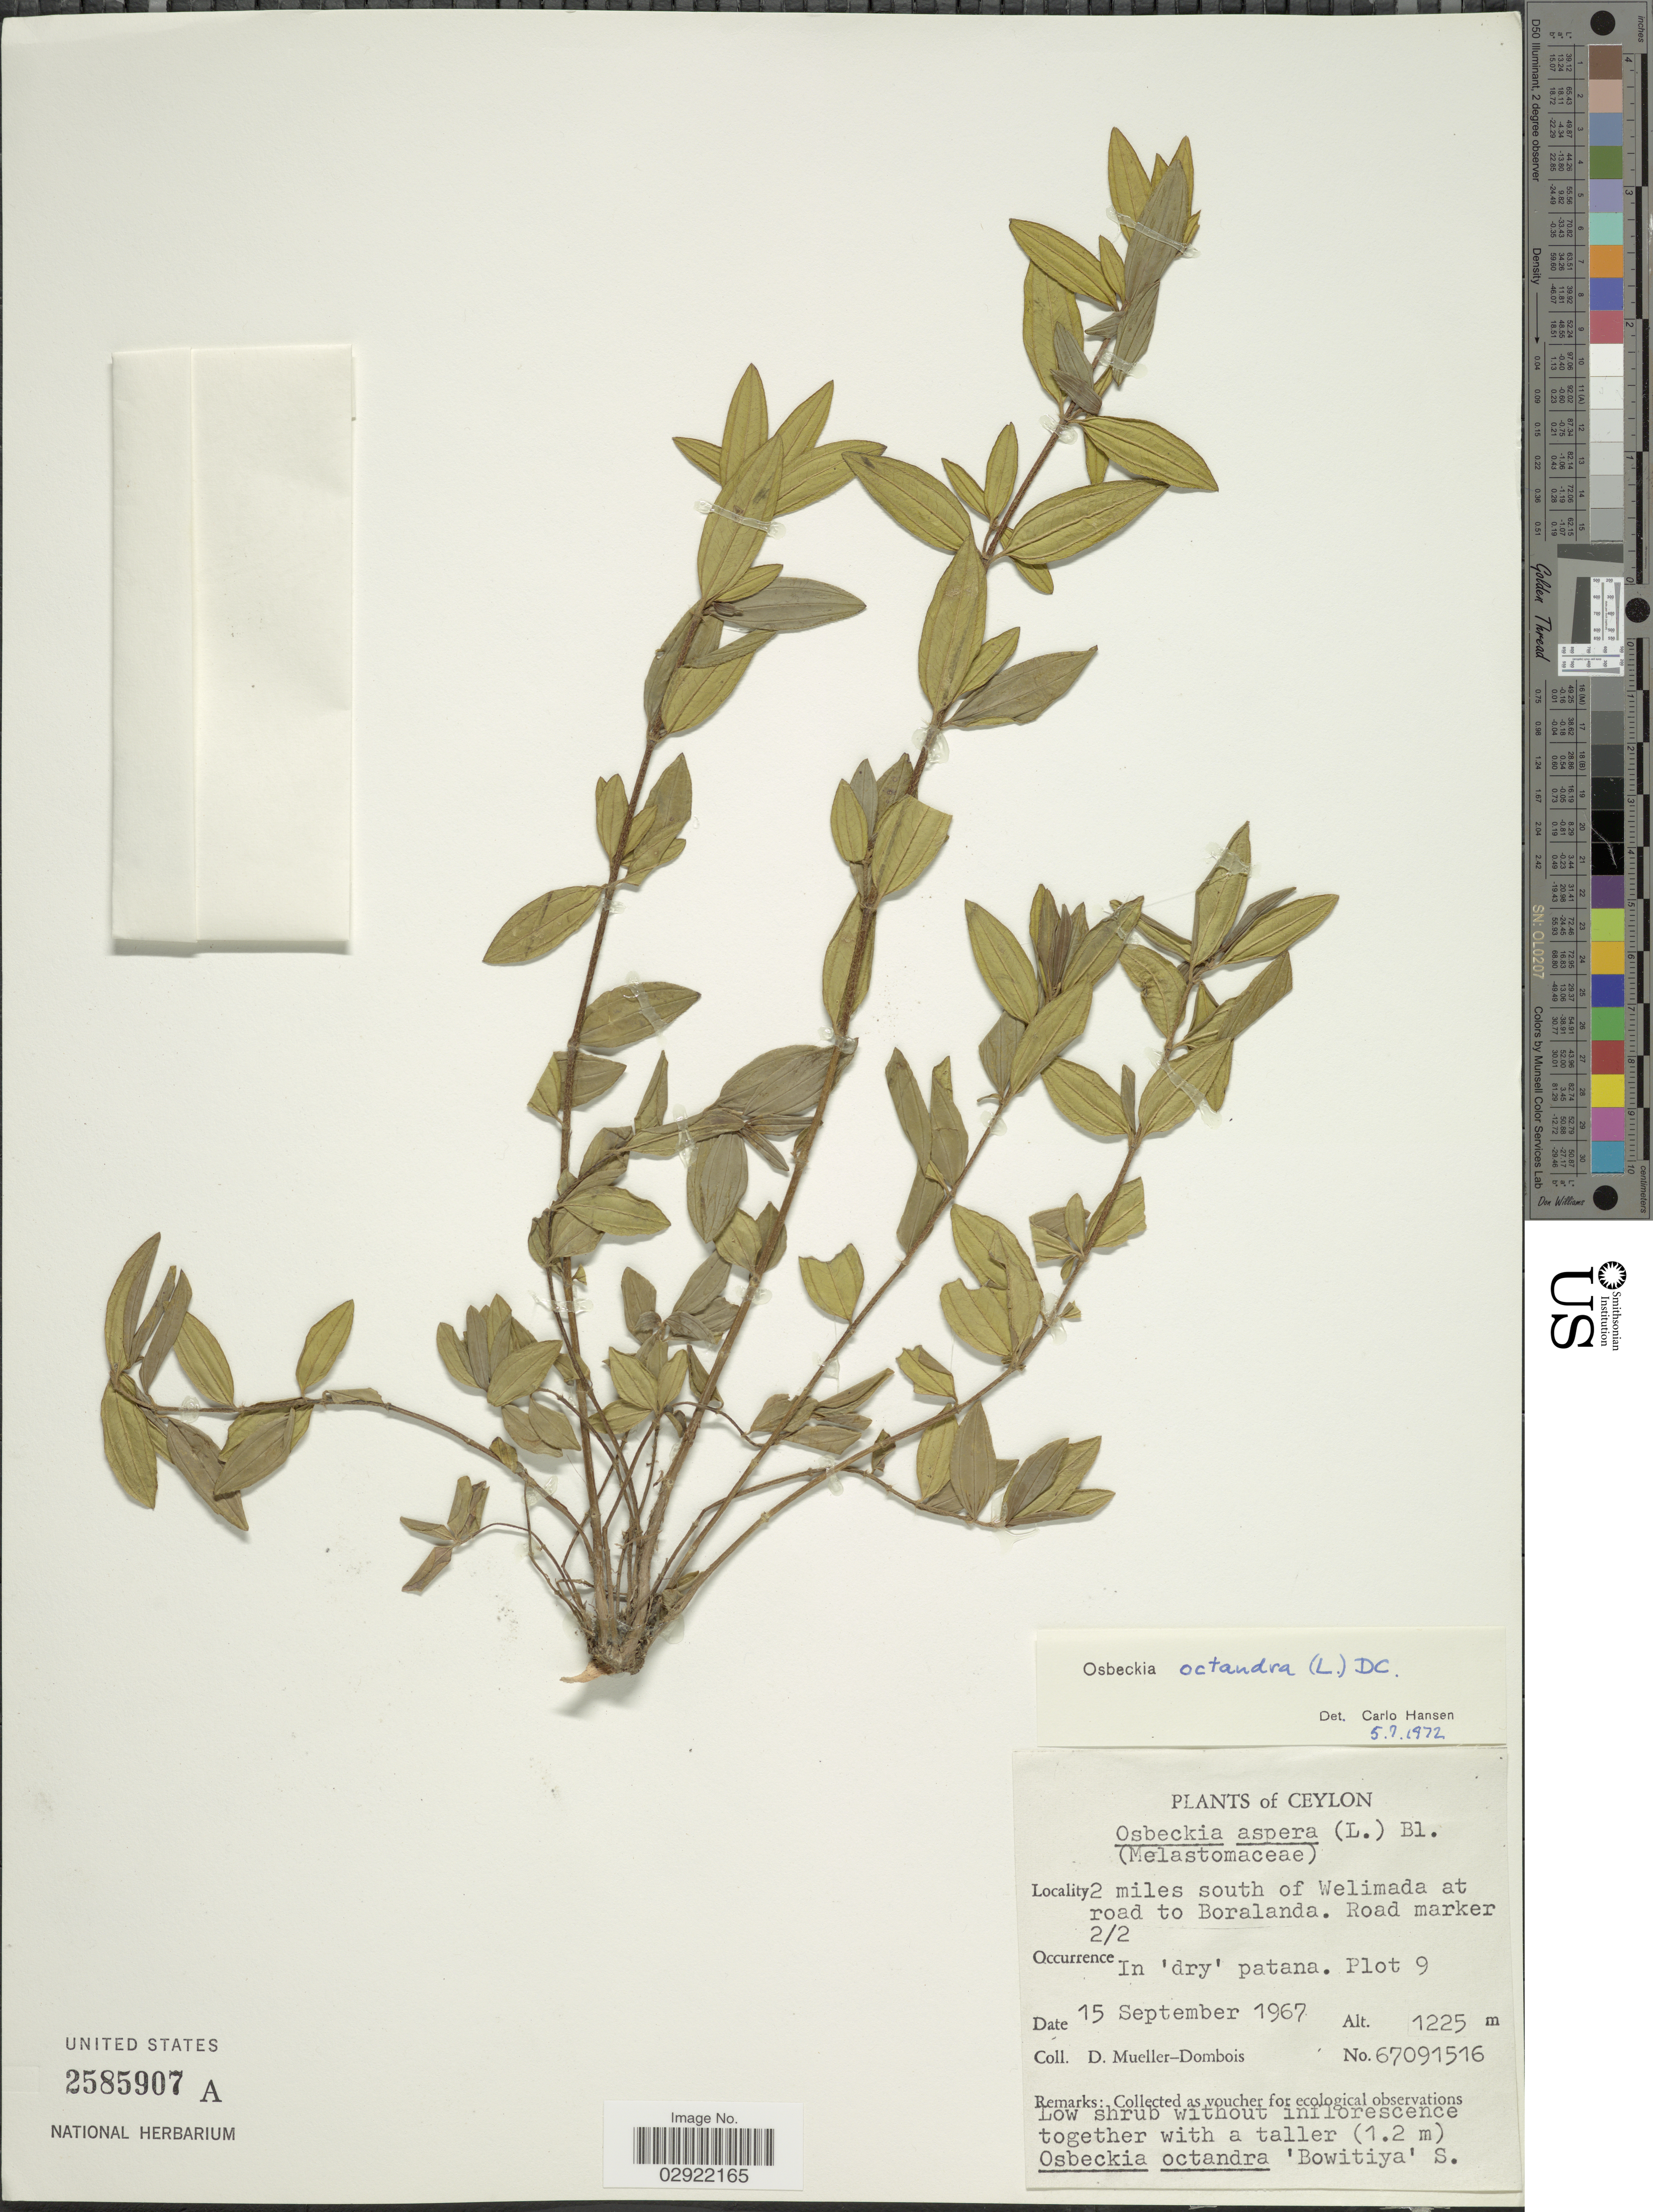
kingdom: Plantae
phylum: Tracheophyta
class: Magnoliopsida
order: Myrtales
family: Melastomataceae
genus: Osbeckia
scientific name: Osbeckia octandra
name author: DC.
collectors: D. Mueller-Dombois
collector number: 67091516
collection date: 1967-09-15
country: Sri Lanka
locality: Ceylon. 2 miles south of Welimada at road to Boralanda. Road marker 2/2. Plot 9.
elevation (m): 1225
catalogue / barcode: US 2585907A